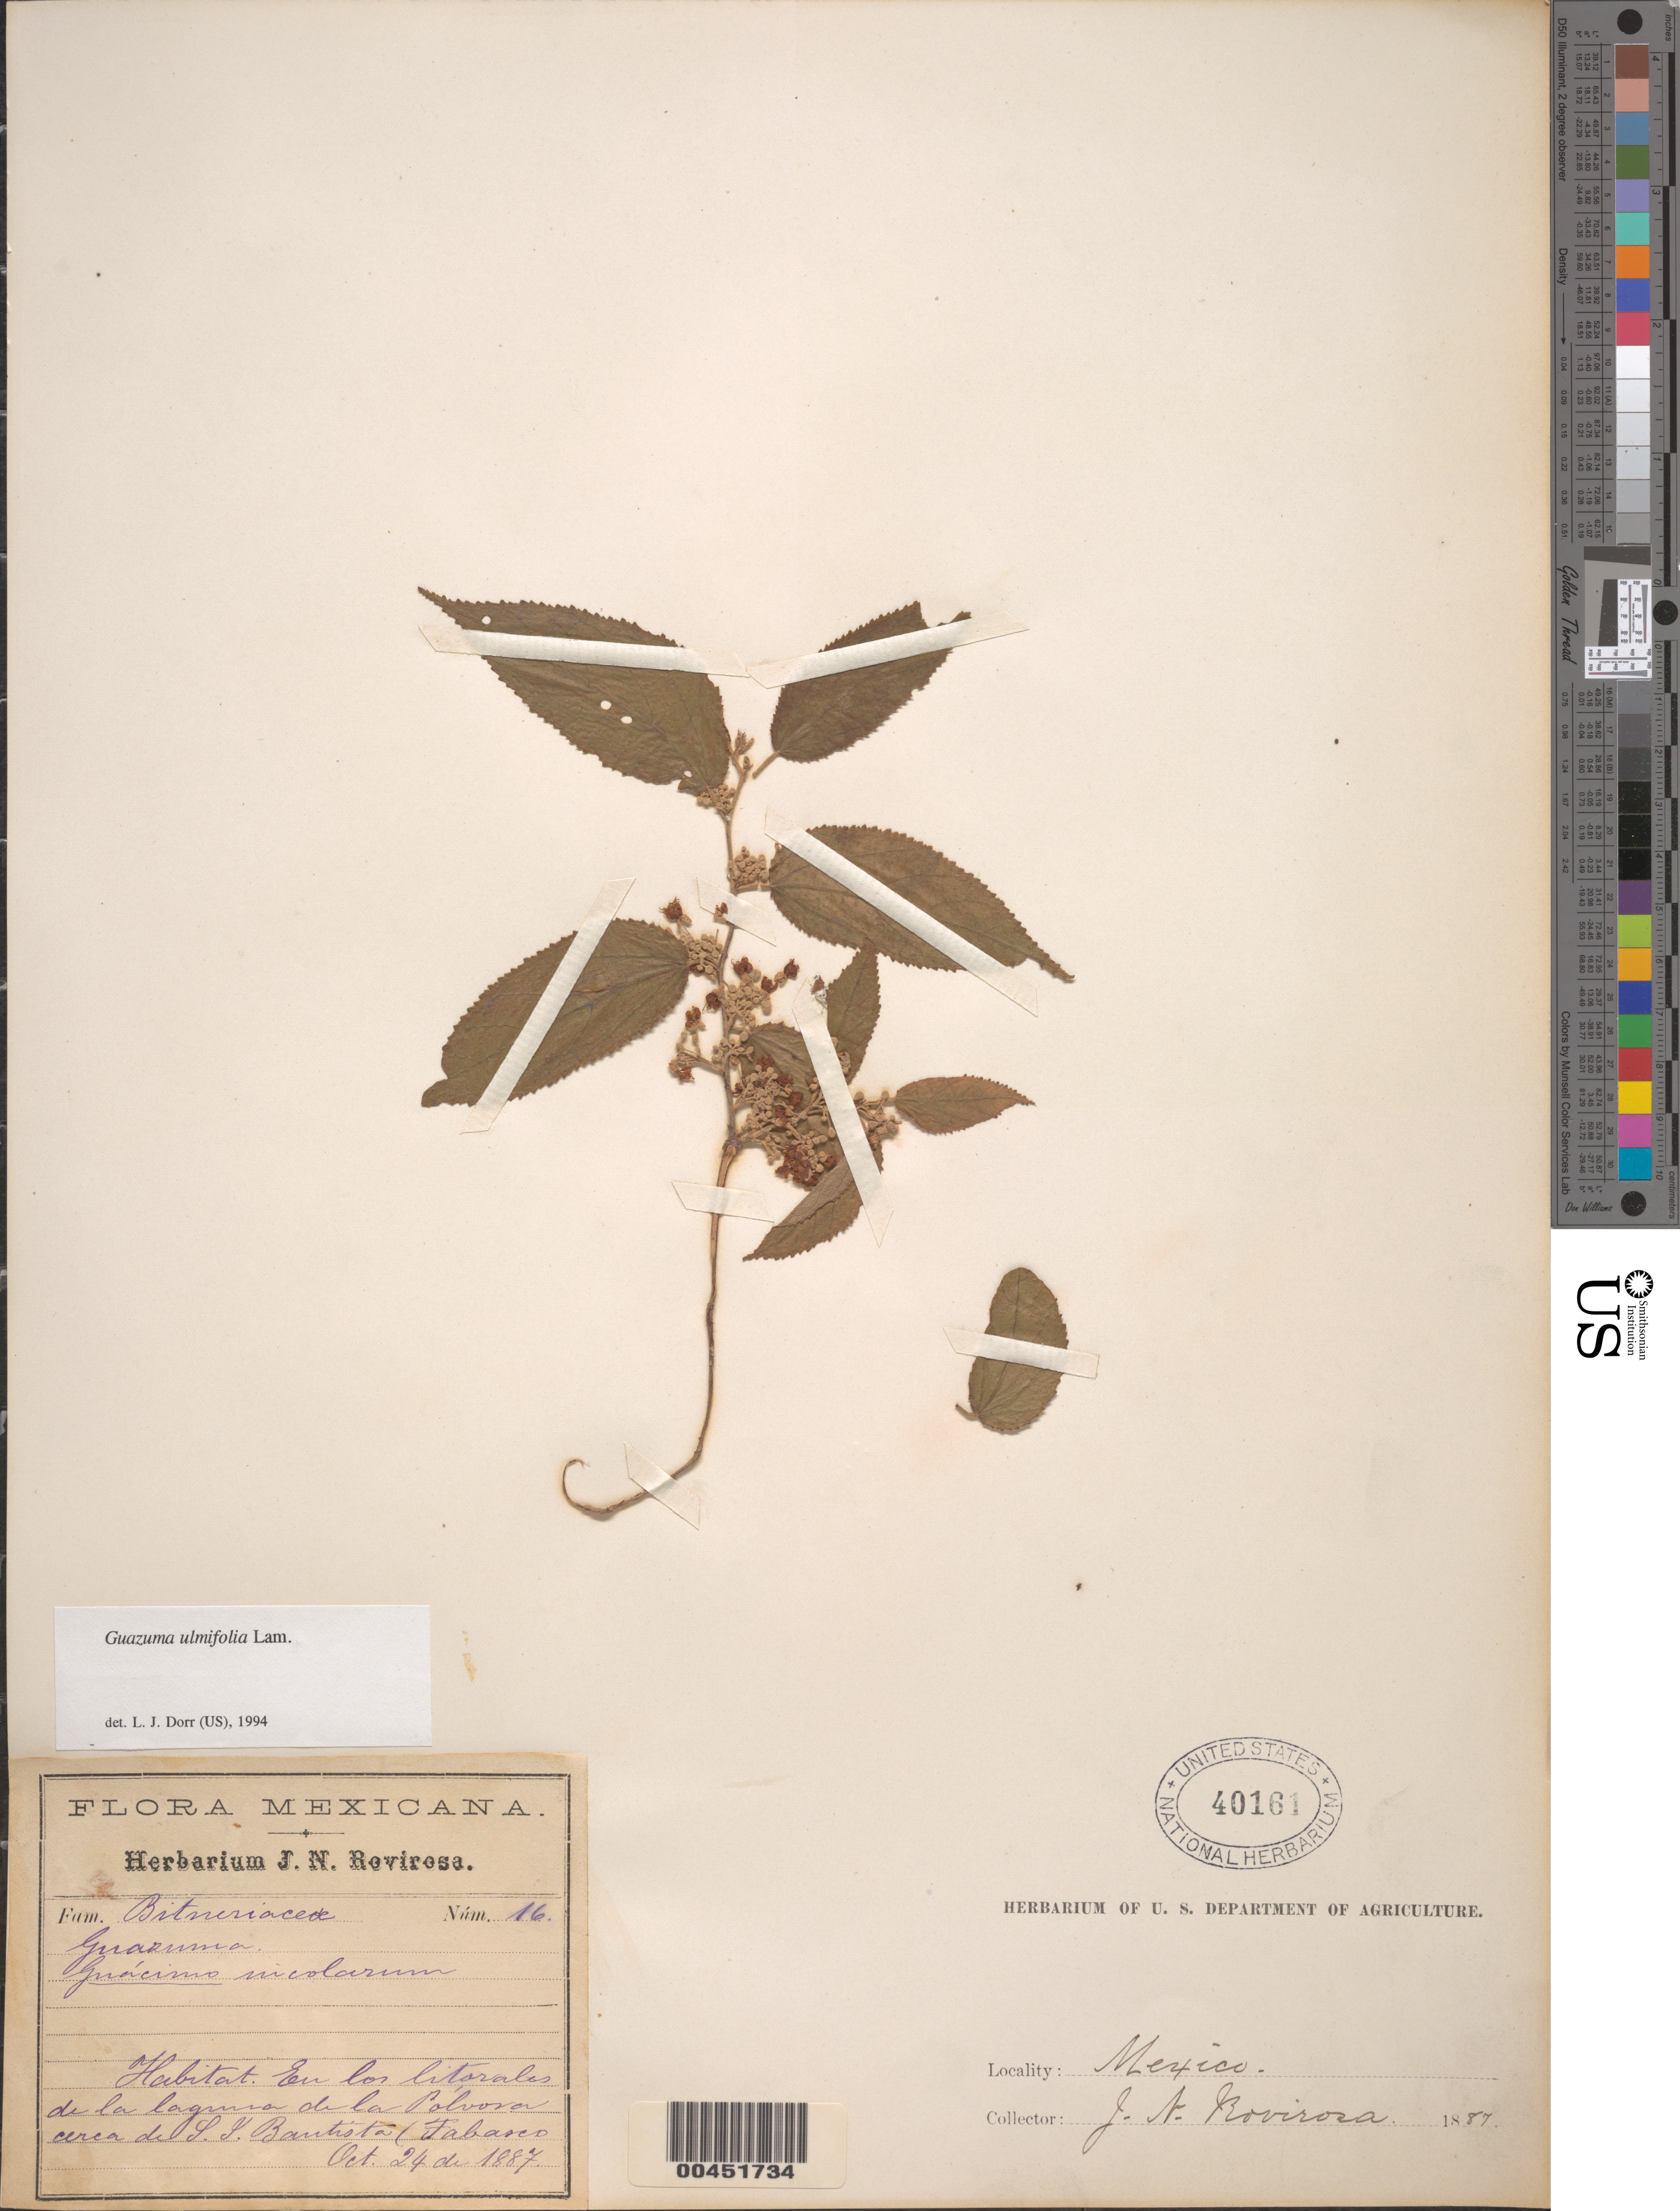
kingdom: Plantae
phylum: Tracheophyta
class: Magnoliopsida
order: Malvales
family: Malvaceae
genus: Guazuma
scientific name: Guazuma ulmifolia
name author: Lam.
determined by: Dorr, L. J., (BOT), Smithsonian Institution - National Museum of Natural History (UNITED STATES)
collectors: J. N. Rovirosa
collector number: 16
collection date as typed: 24 Oct 1887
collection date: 1887-10-24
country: Mexico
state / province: Tabasco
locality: Laguna de la Polvova cerca de S.L.Bautista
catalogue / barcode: US 40161